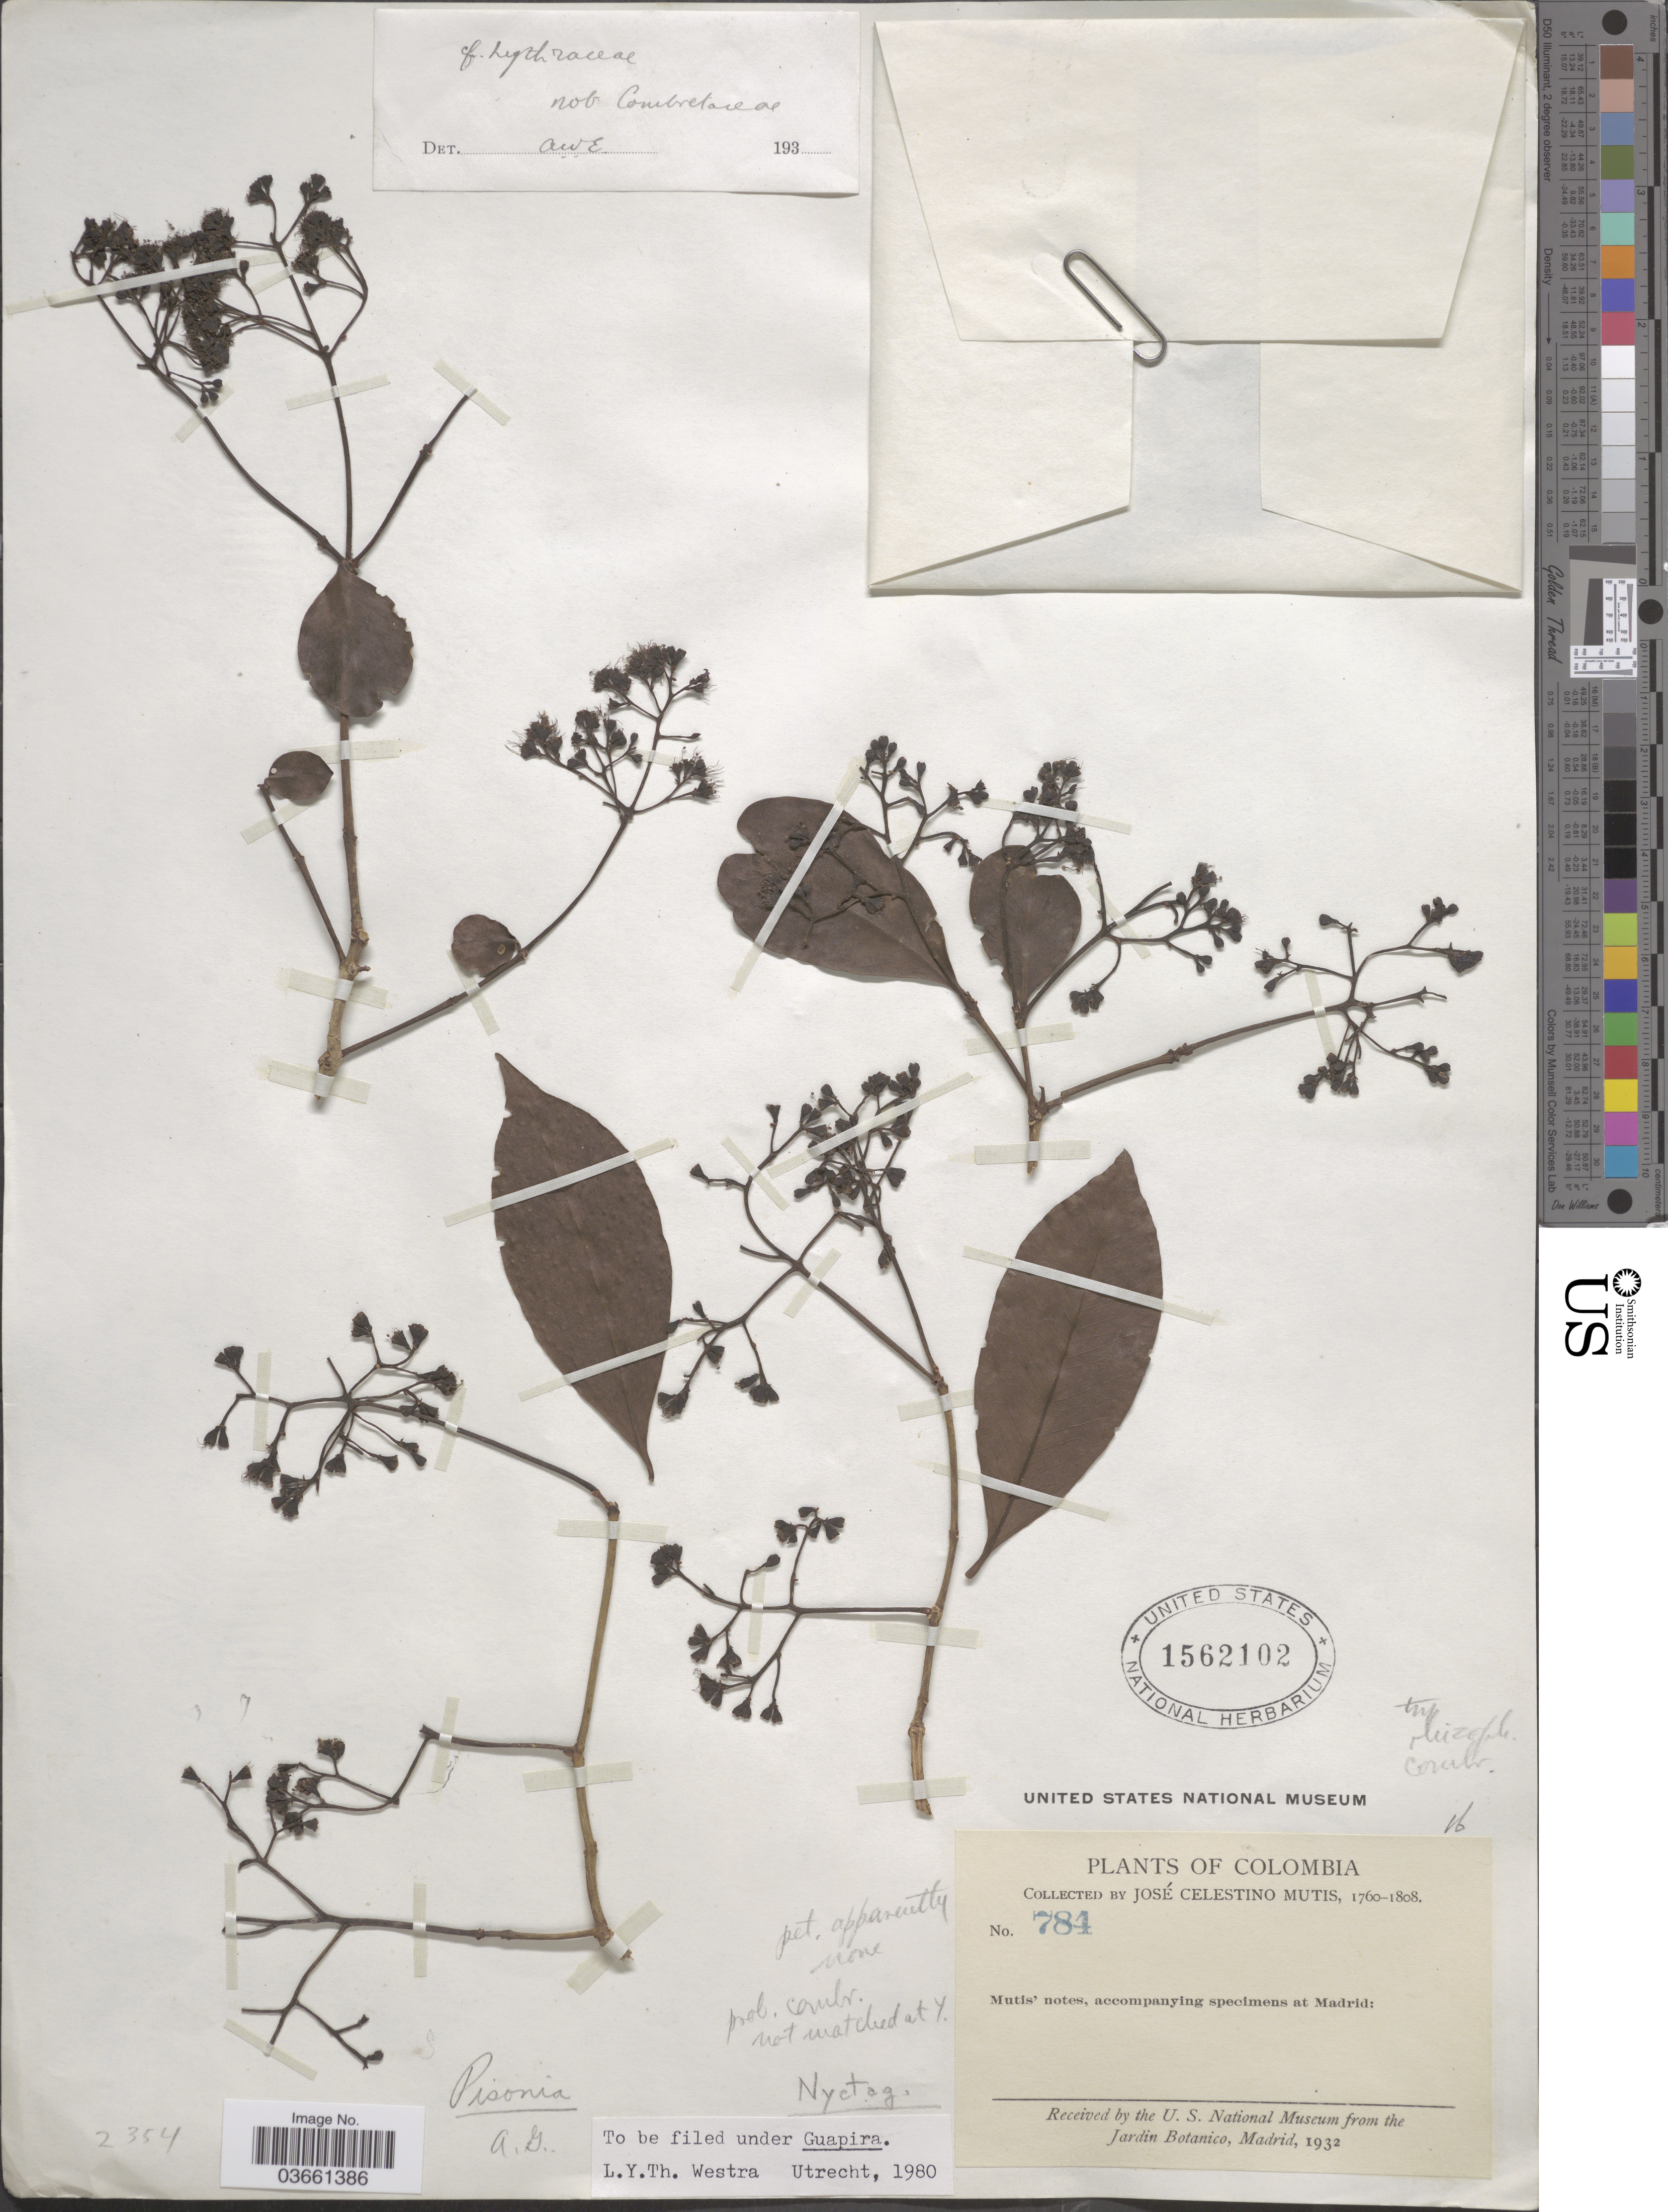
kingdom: Plantae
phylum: Tracheophyta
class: Magnoliopsida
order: Caryophyllales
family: Nyctaginaceae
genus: Guapira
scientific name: Guapira sp.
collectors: J. C. B. Mutis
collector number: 784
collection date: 1760/1808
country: Colombia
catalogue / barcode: US 1562102